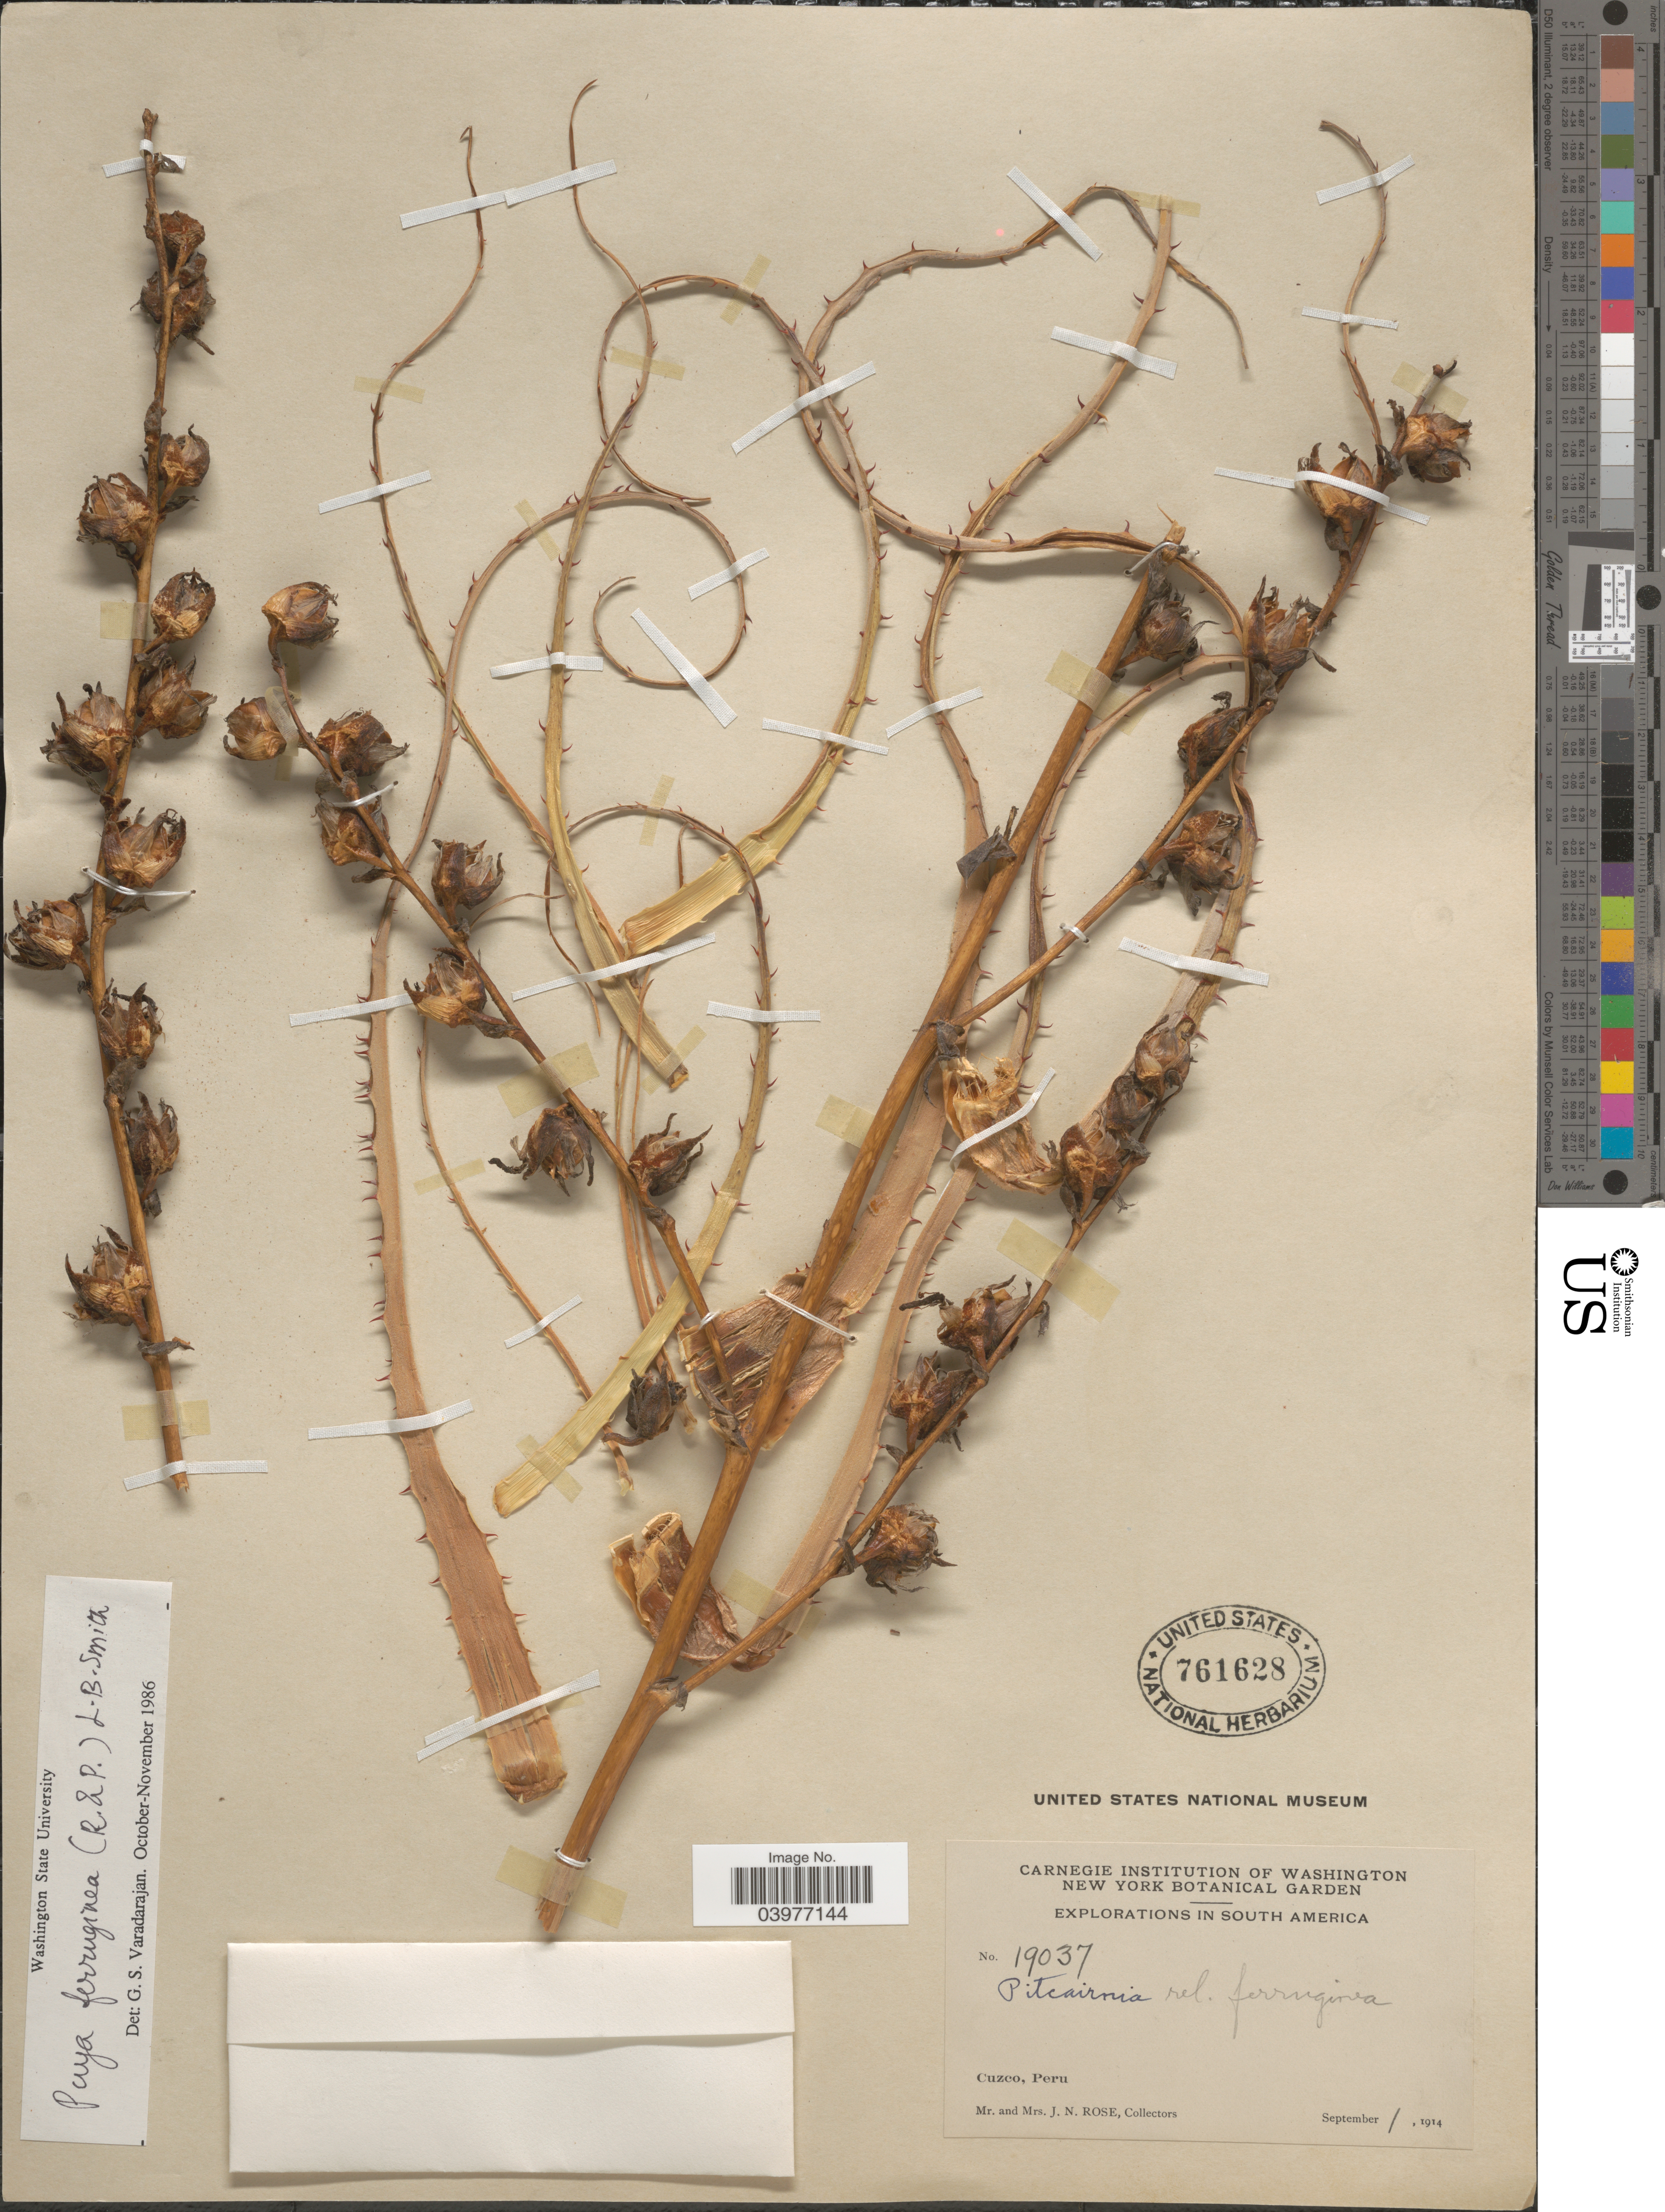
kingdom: Plantae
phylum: Tracheophyta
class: Liliopsida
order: Poales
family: Bromeliaceae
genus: Puya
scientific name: Puya ferruginea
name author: (Ruiz & Pav.) L.B. Sm.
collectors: J. N. Rose & L. B. Rose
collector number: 19037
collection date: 1914-09-01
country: Peru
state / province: Cusco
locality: Cuzco.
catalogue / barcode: US 761628